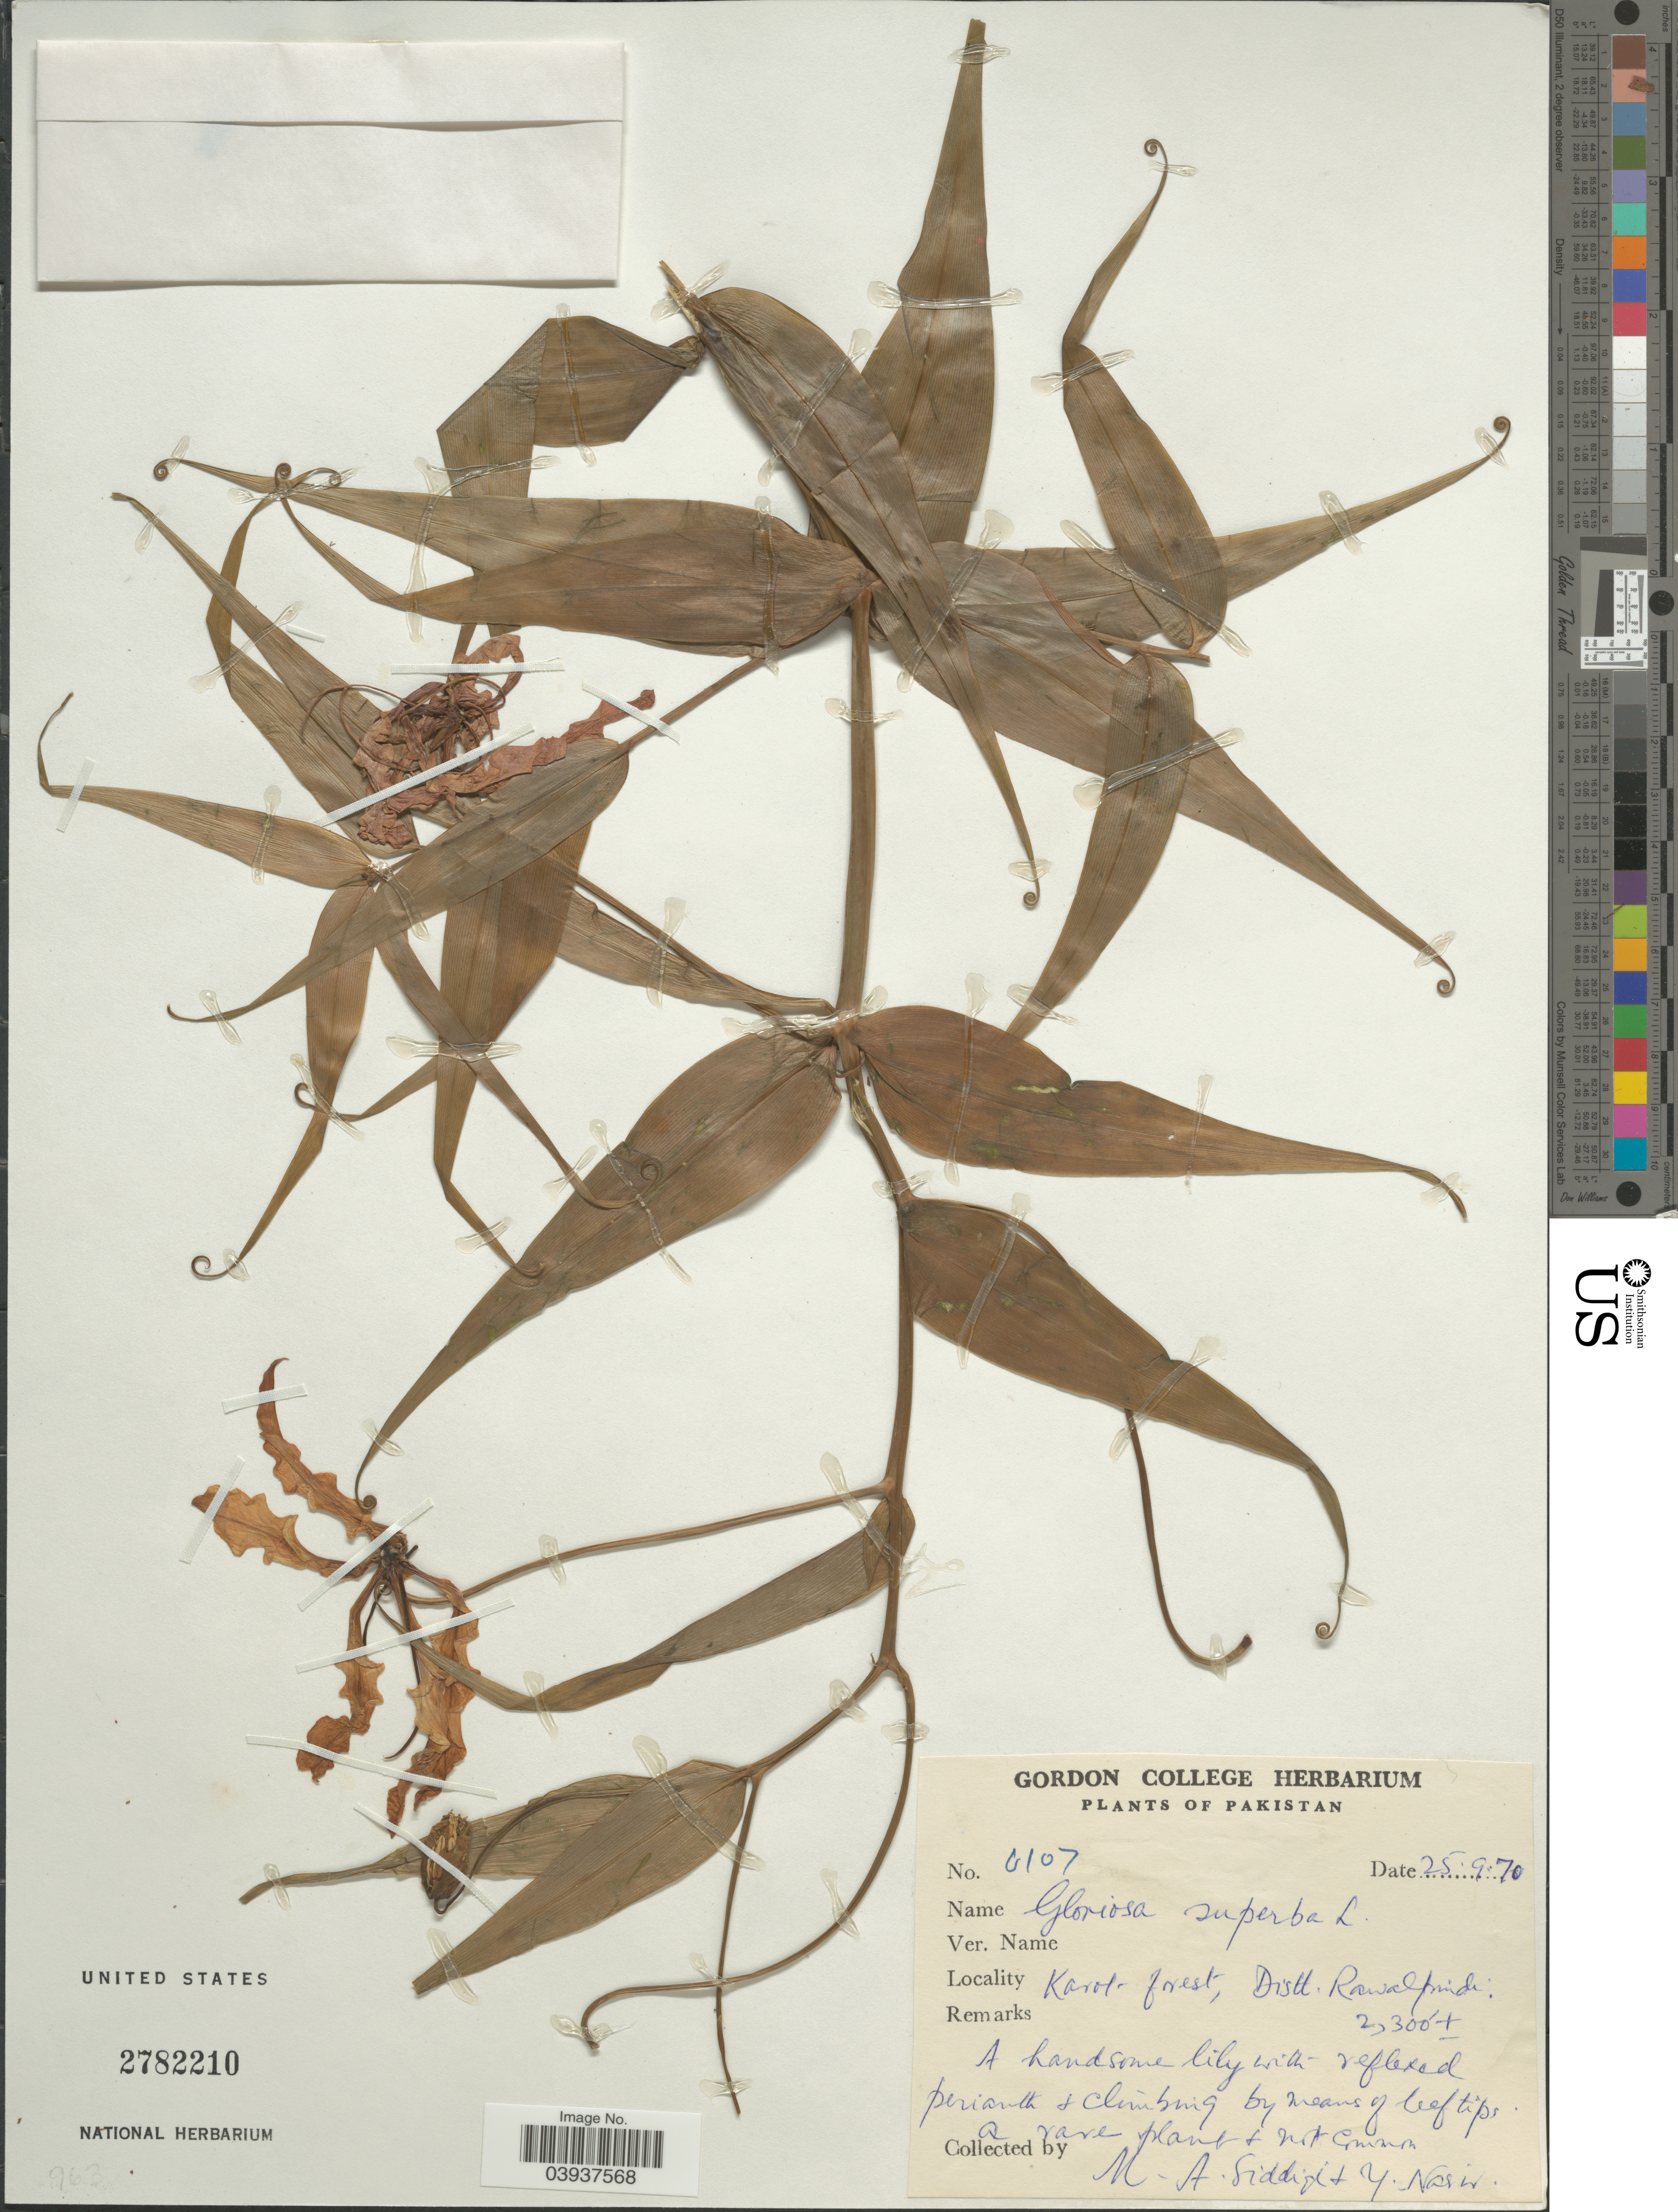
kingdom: Plantae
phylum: Tracheophyta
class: Liliopsida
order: Liliales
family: Colchicaceae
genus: Gloriosa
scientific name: Gloriosa superba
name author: L.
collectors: M. Siddiqi & Y. Nasir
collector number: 6107*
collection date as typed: Transcribed d/m/y: 25/9/70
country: Pakistan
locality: Karot forest, Distt. Rawalpindi.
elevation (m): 701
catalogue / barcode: US 2782210